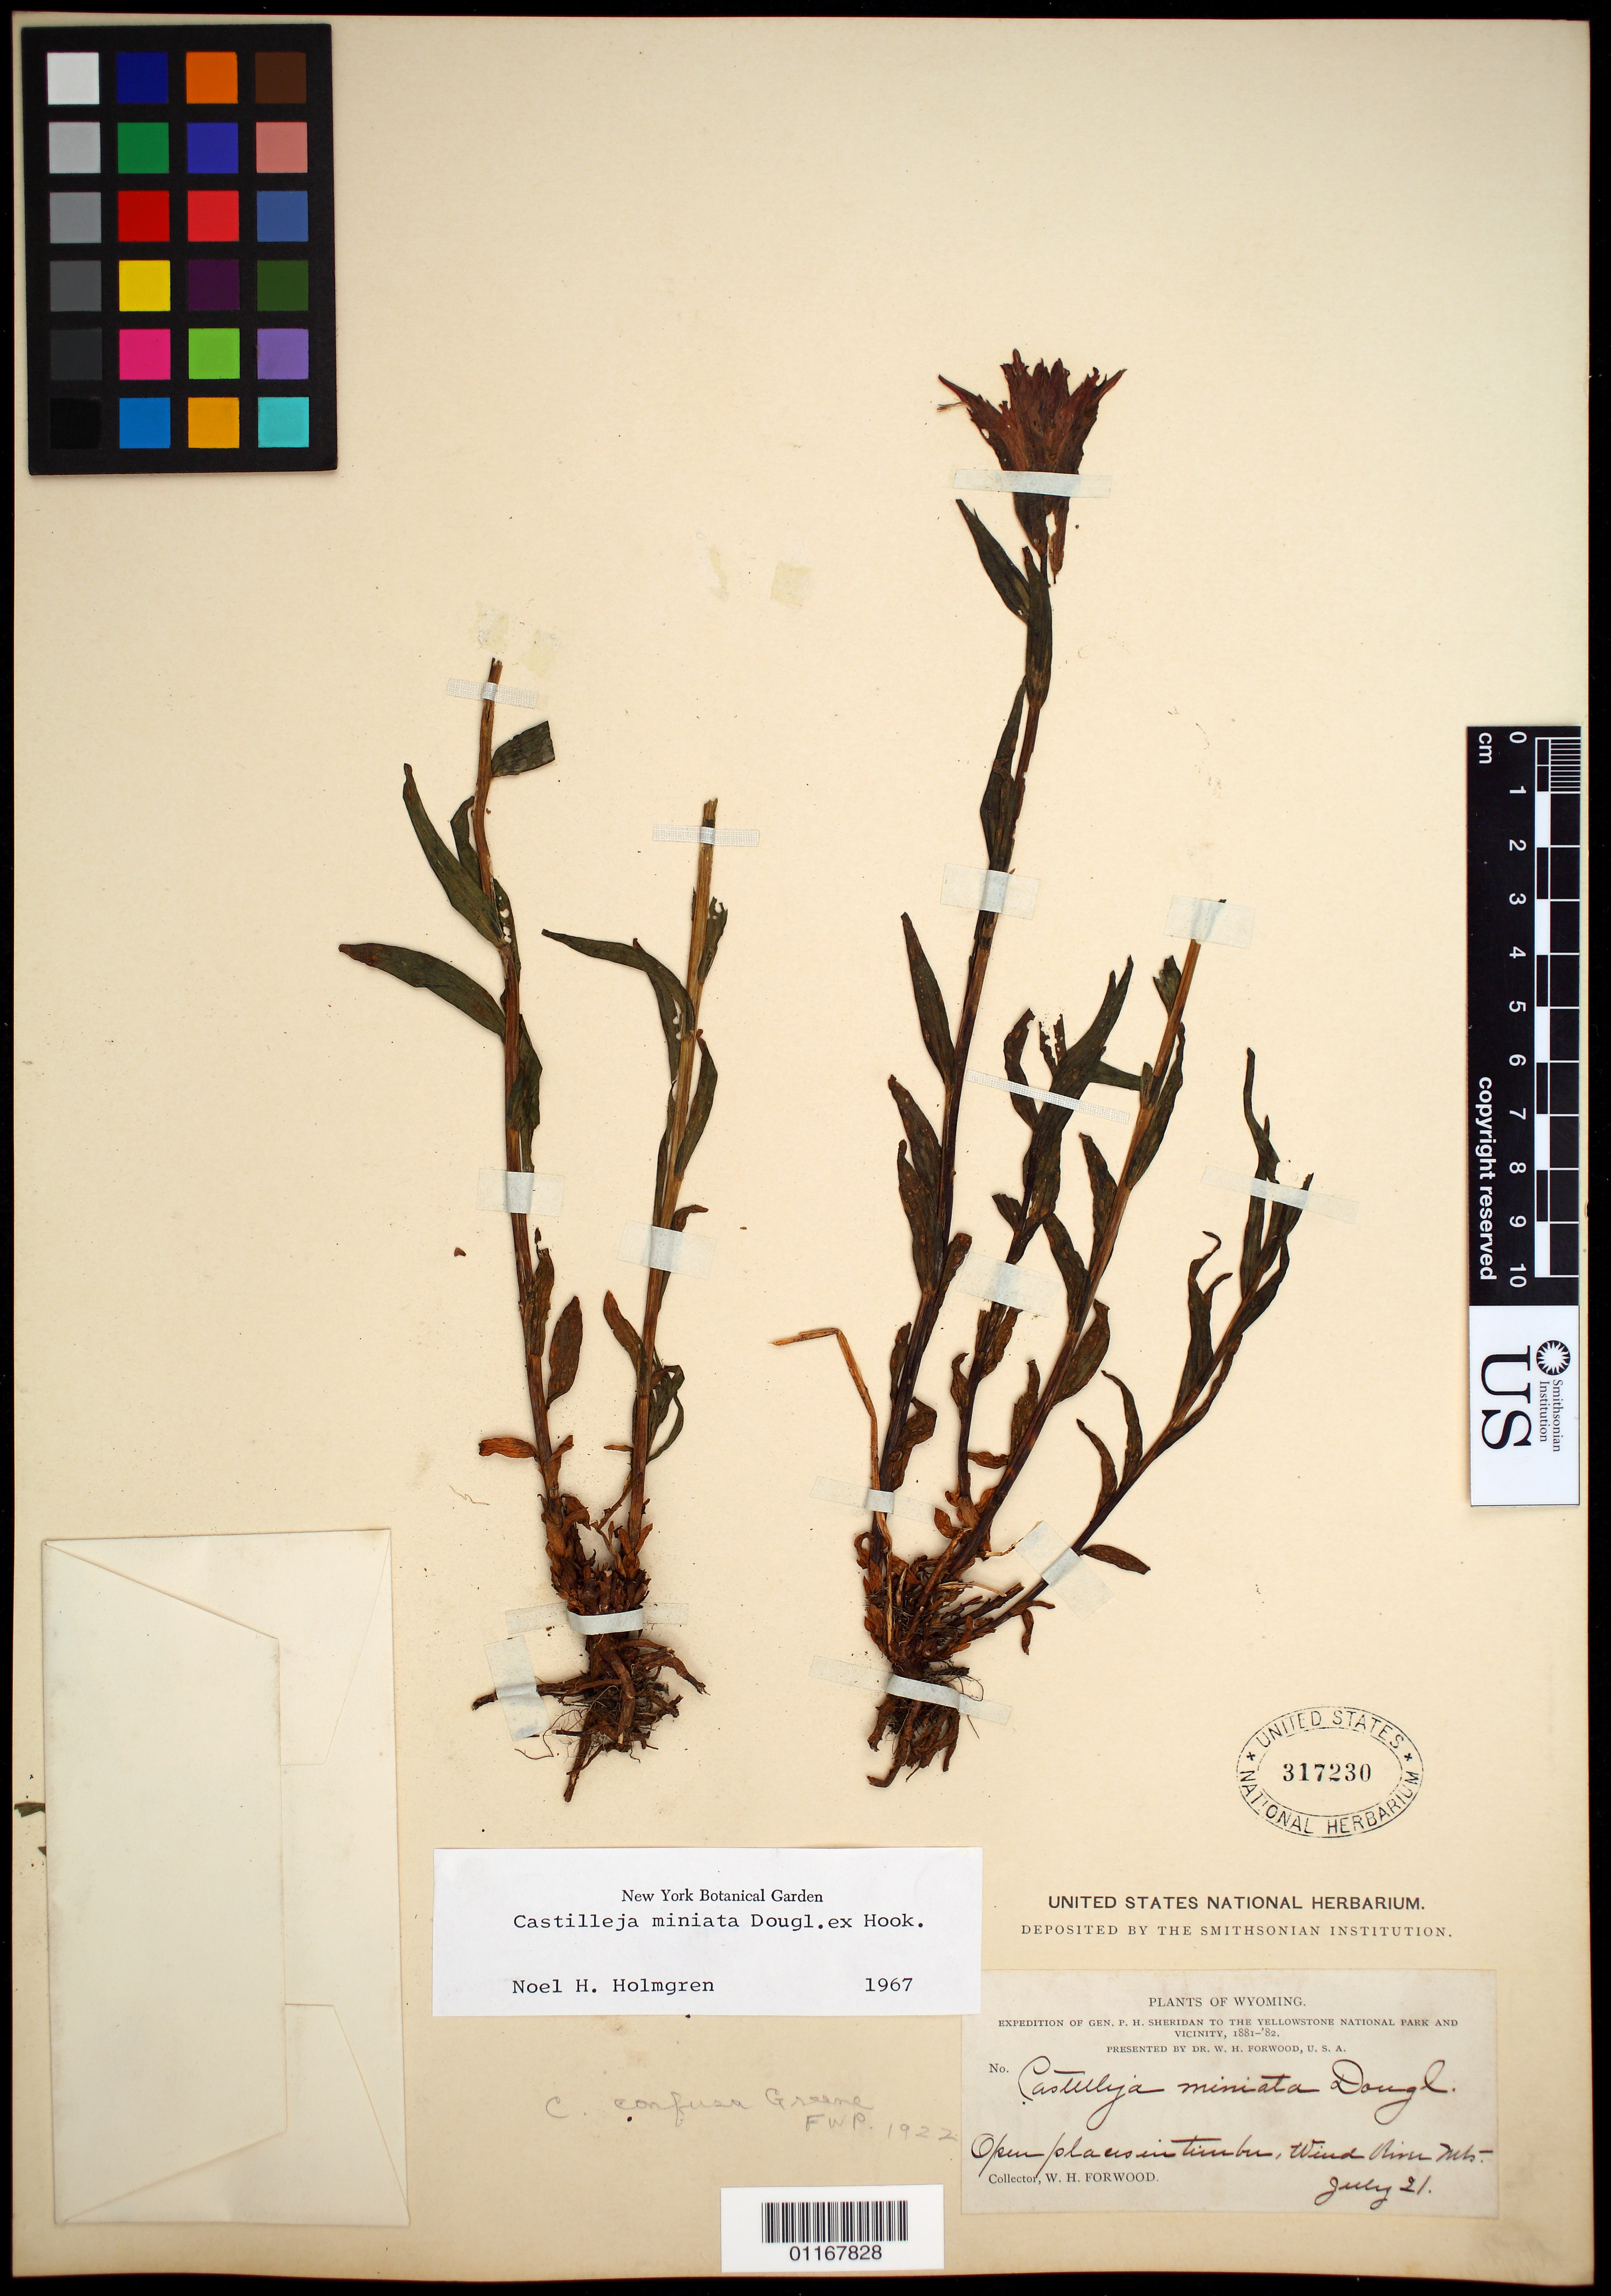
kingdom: Plantae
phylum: Tracheophyta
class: Magnoliopsida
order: Lamiales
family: Orobanchaceae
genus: Castilleja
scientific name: Castilleja miniata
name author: Douglas ex Hook.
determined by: Holmgren, N. H., (NY), New York Botanical Garden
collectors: W. Forwood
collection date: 1881-07-21 or 1882-07-21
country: United States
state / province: Wyoming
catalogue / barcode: US 317230